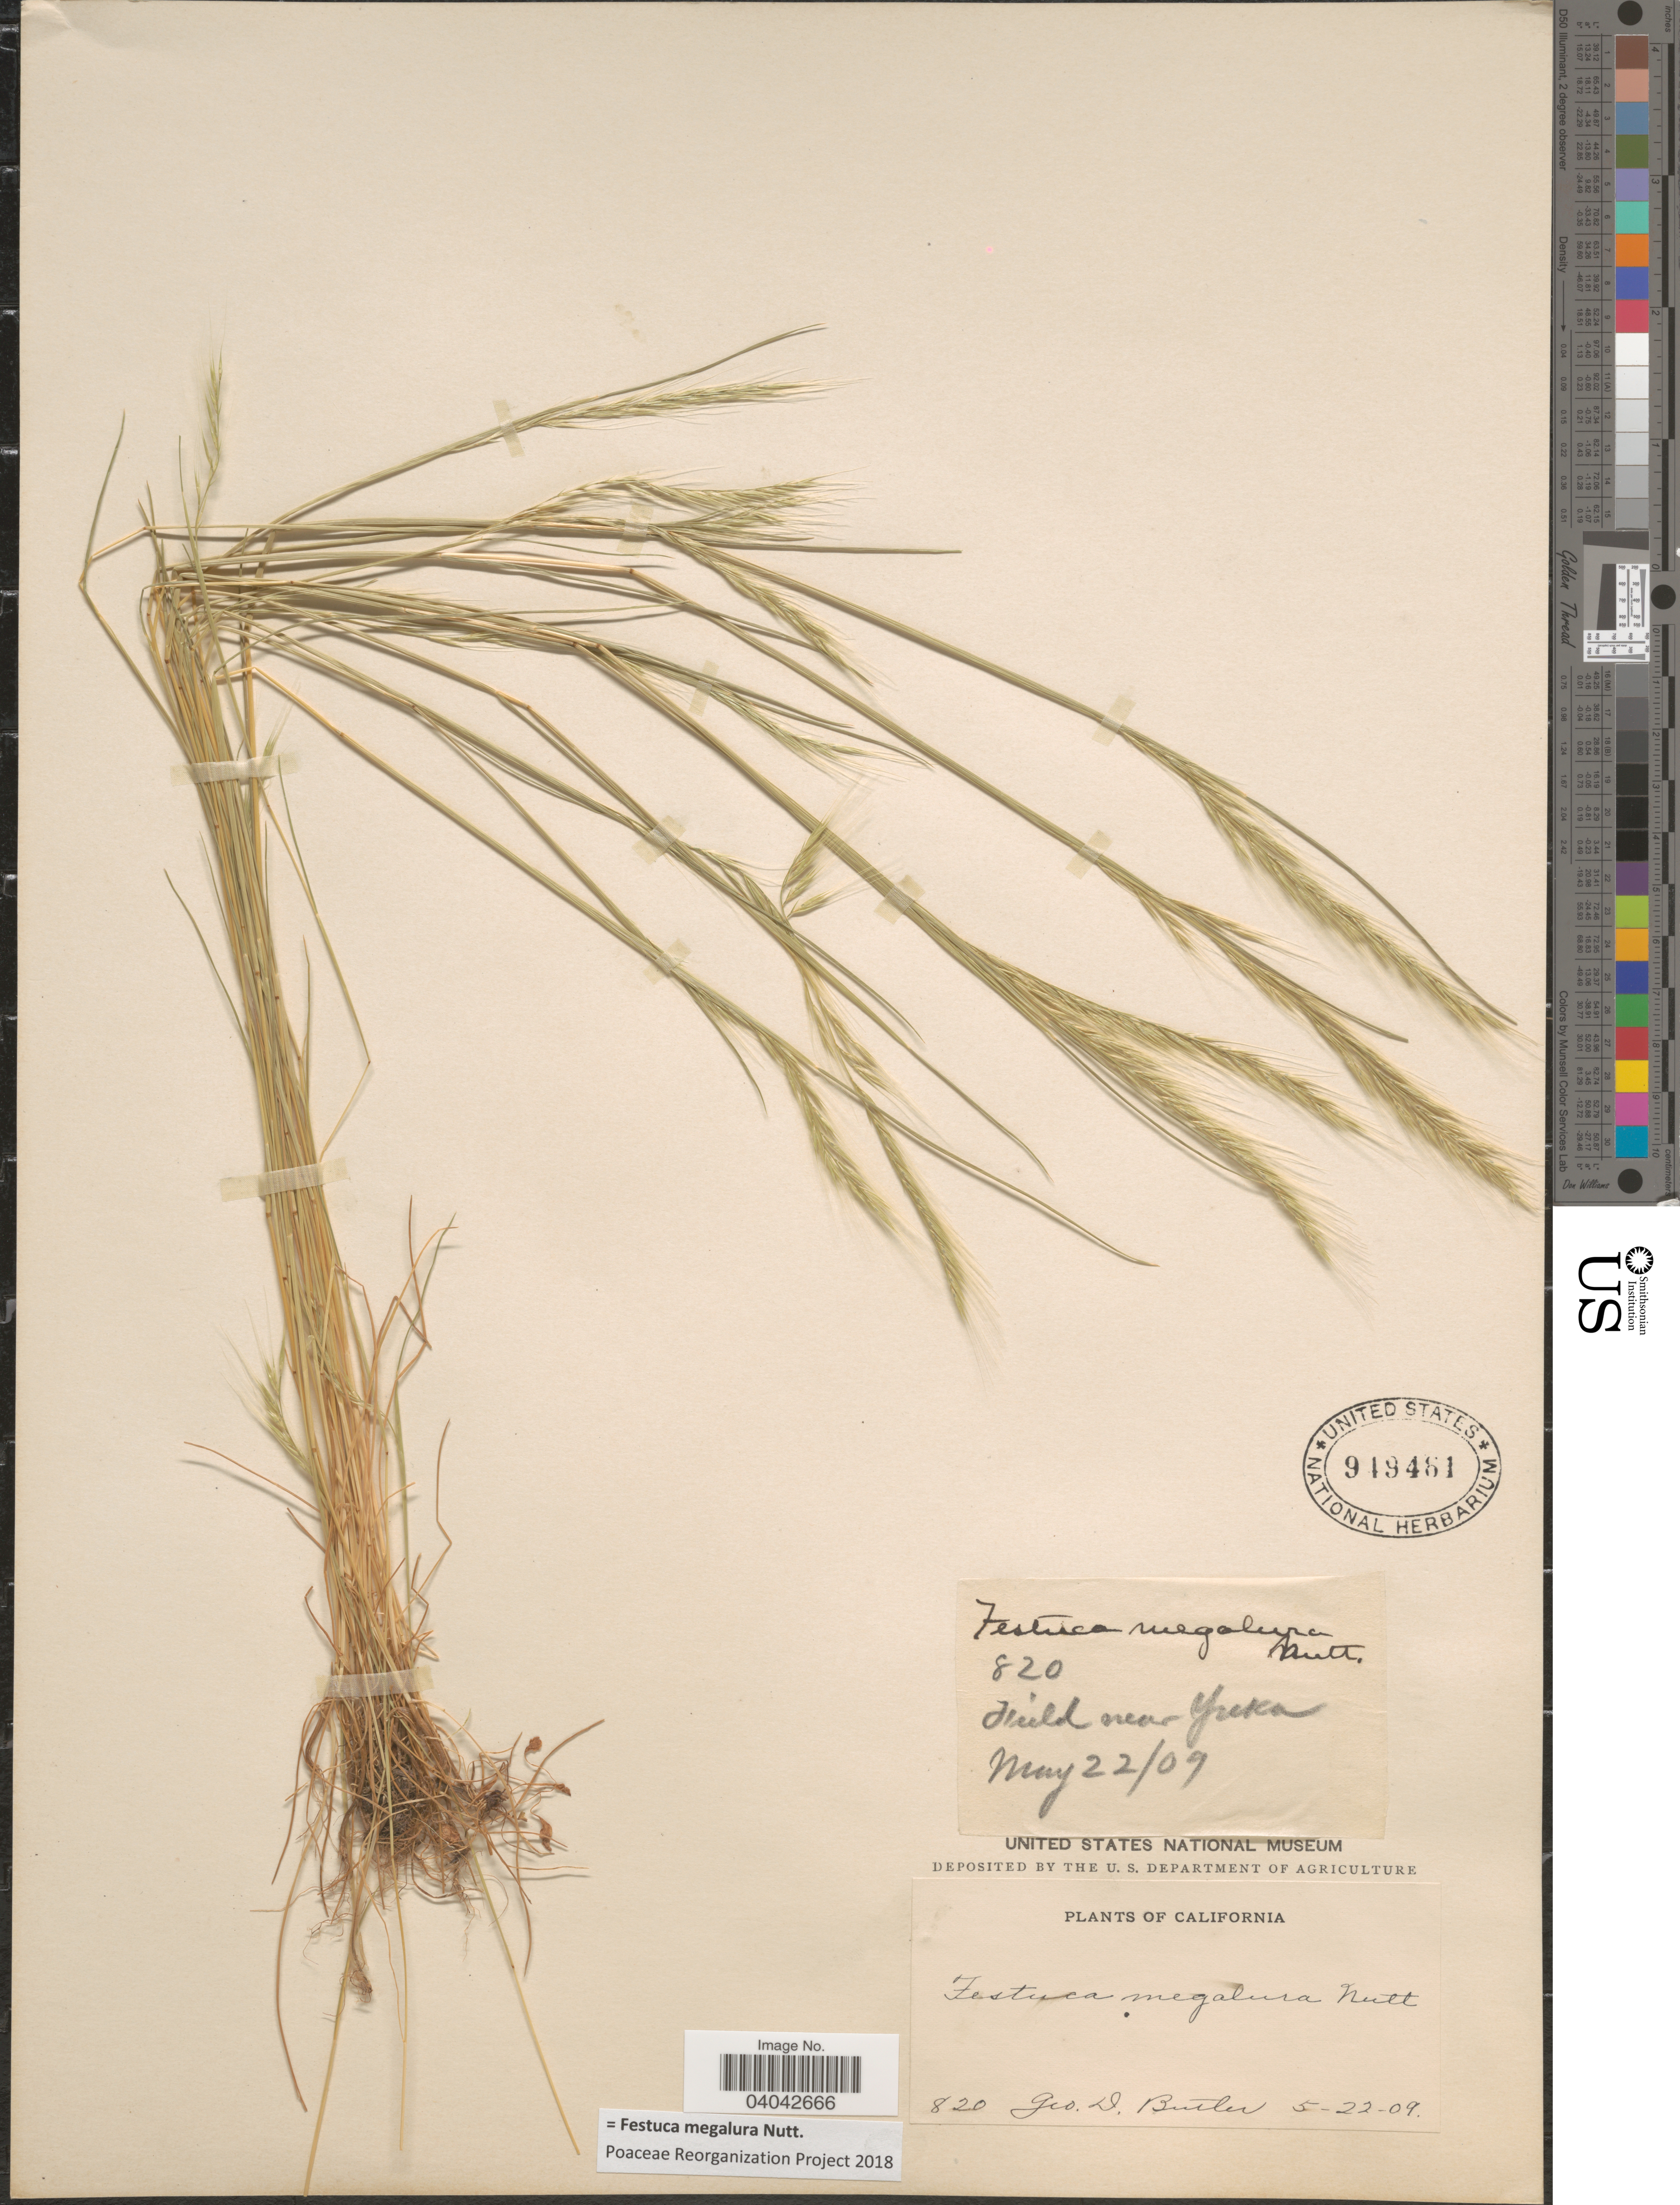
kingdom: Plantae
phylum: Tracheophyta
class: Liliopsida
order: Poales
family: Poaceae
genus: Festuca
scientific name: Festuca megalura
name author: Nutt.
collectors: G. D. Butler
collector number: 820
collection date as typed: Transcribed d/m/y: 22/5/9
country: United States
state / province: California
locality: Field near Yuka.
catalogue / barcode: US 949461